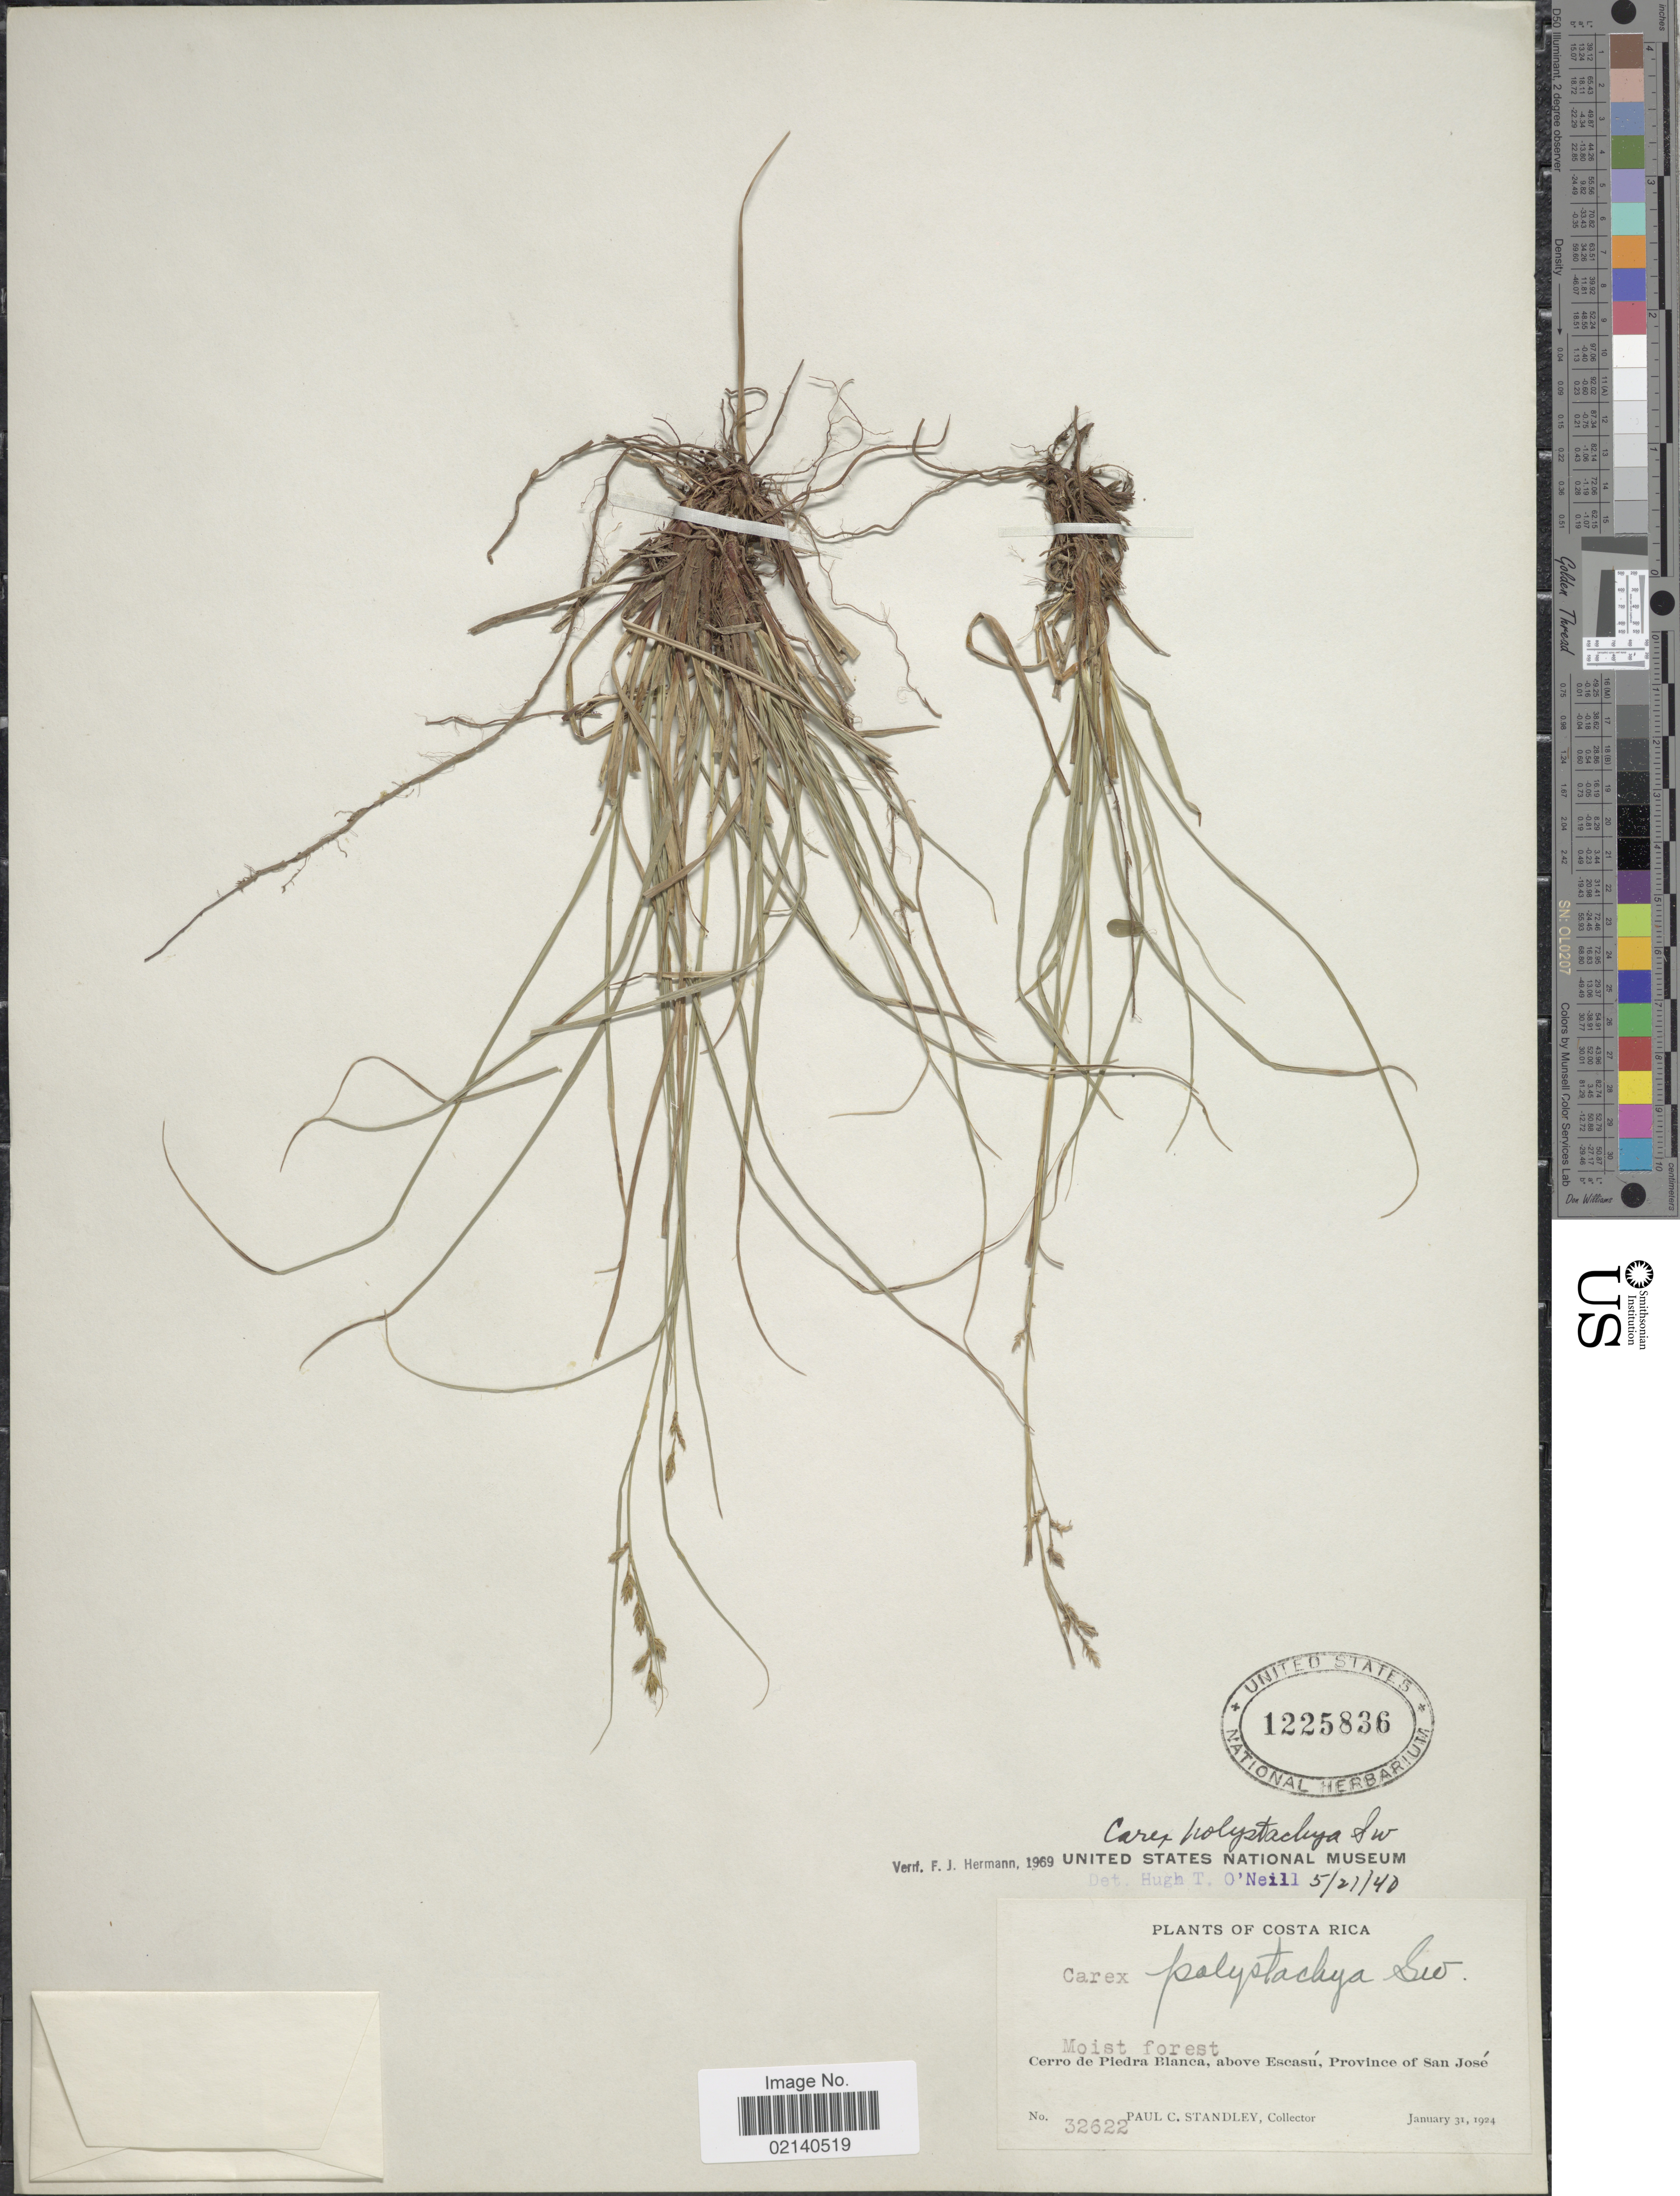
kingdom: Plantae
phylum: Tracheophyta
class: Liliopsida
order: Poales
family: Cyperaceae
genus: Carex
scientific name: Carex polystachya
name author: Sw. ex Wahlenb.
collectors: P. C. Standley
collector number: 32622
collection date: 1924-01-31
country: Costa Rica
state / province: San José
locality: Moist forest, Cerro de Piedra Blanca, above Escasu.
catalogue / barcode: US 1225836